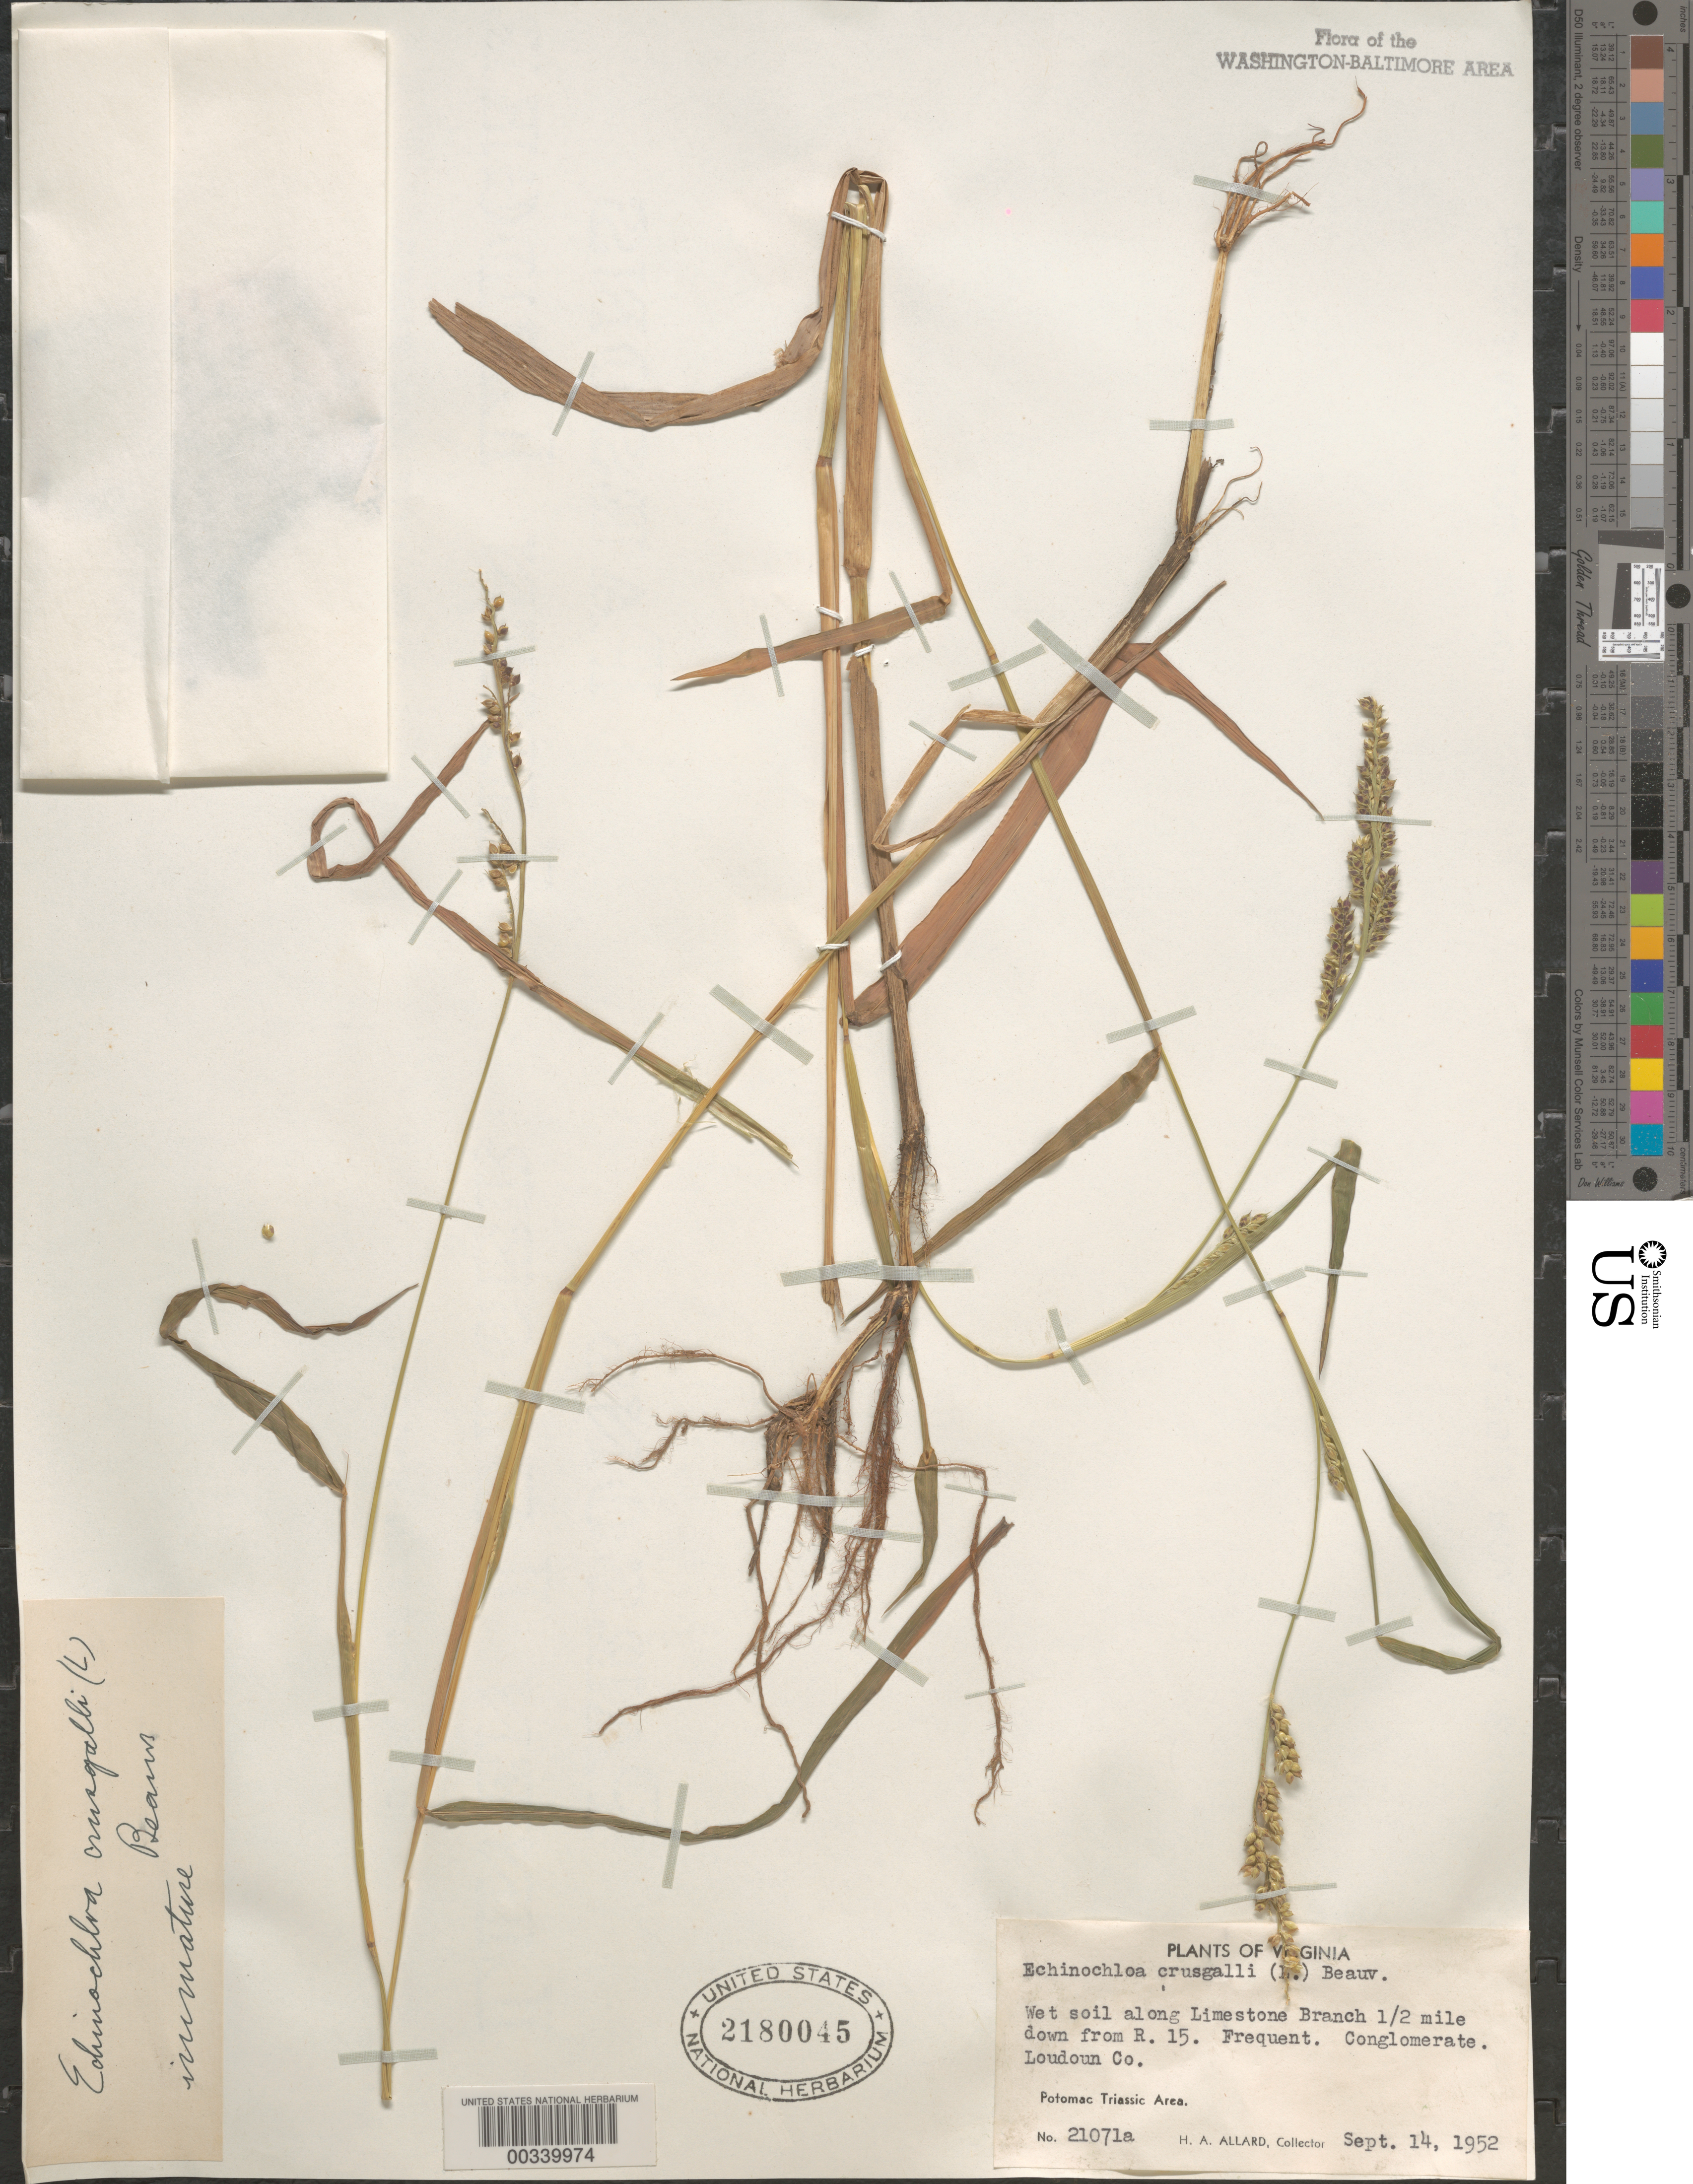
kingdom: Plantae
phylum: Tracheophyta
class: Liliopsida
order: Poales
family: Poaceae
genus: Echinochloa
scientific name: Echinochloa crus-galli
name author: (L.) P. Beauv.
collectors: H. A. Allard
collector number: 21071A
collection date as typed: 14 Sep 1952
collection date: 1952-09-14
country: United States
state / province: Virginia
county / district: Loudoun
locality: Downstream from Route 15 on Limestone Branch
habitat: Wet soil along limestone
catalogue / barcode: US 2180045